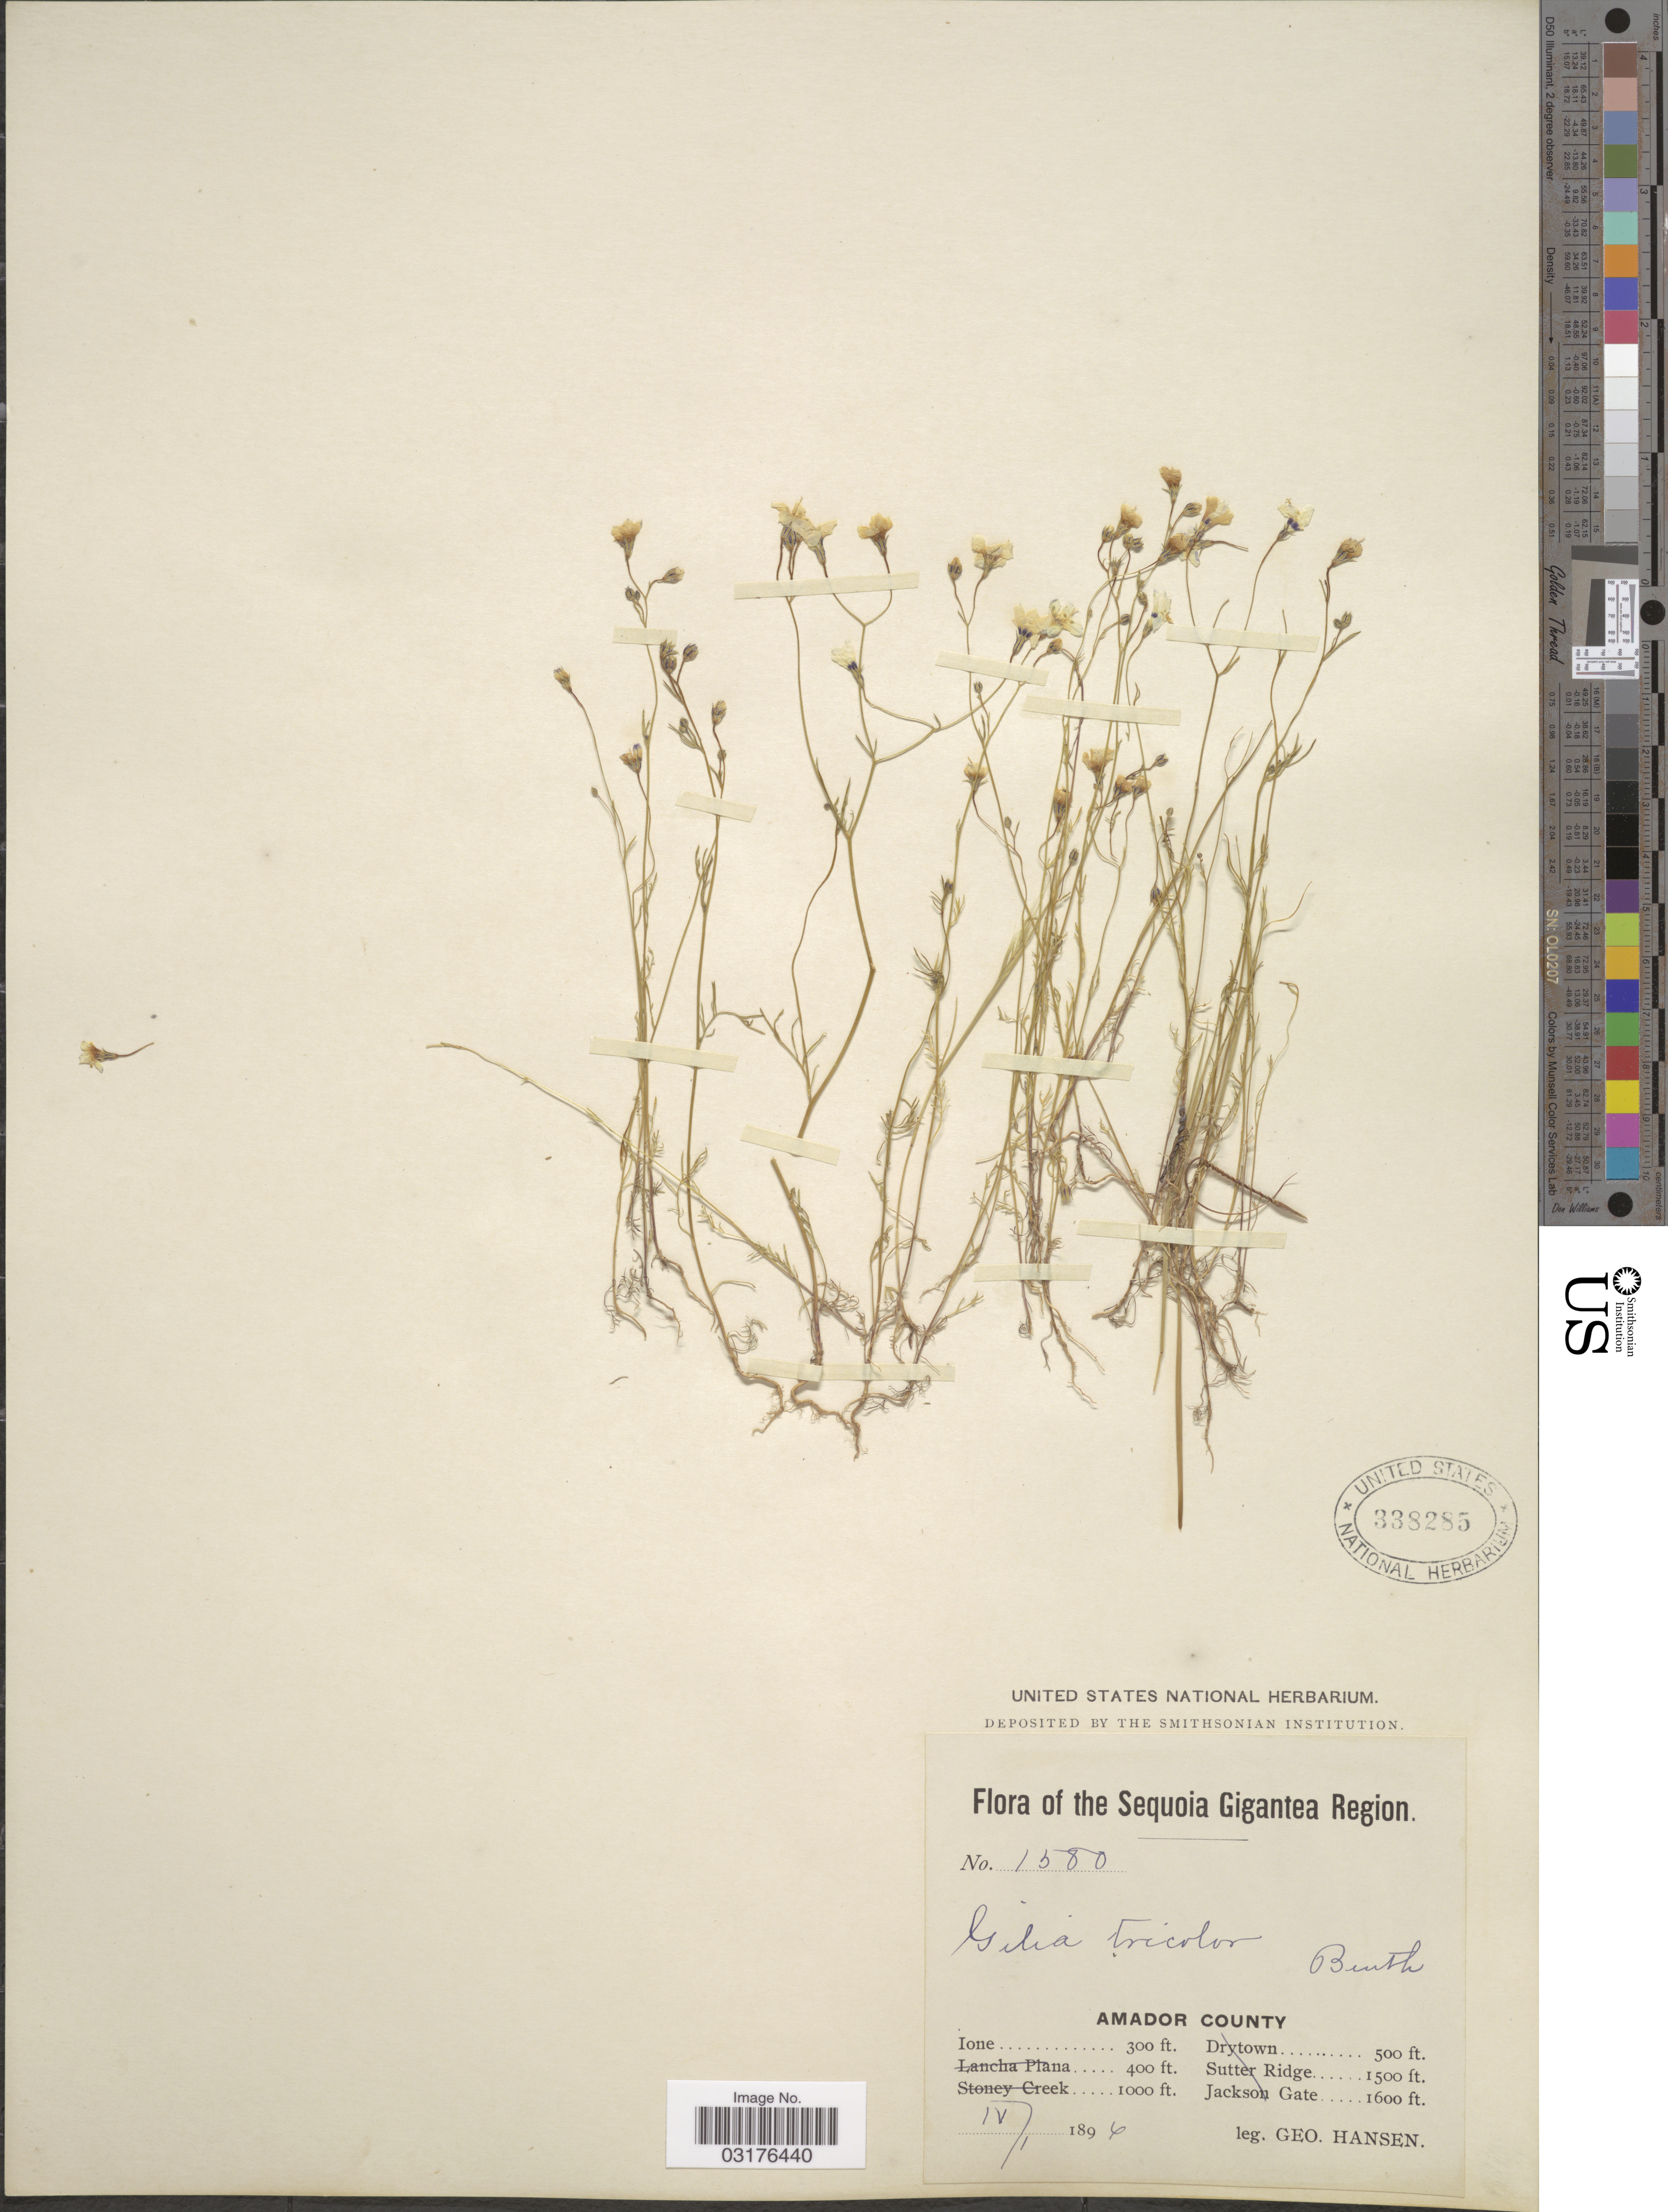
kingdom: Plantae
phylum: Tracheophyta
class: Magnoliopsida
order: Ericales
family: Polemoniaceae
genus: Gilia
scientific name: Gilia tricolor subsp. diffusa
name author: (Congdon) H. Mason & A.D. Grant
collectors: G. Hansen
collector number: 1580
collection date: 1896-04-01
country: United States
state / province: California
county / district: Amador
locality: The Sequoia Gigantea Region, Amador County, Ione.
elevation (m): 91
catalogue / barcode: US 338285